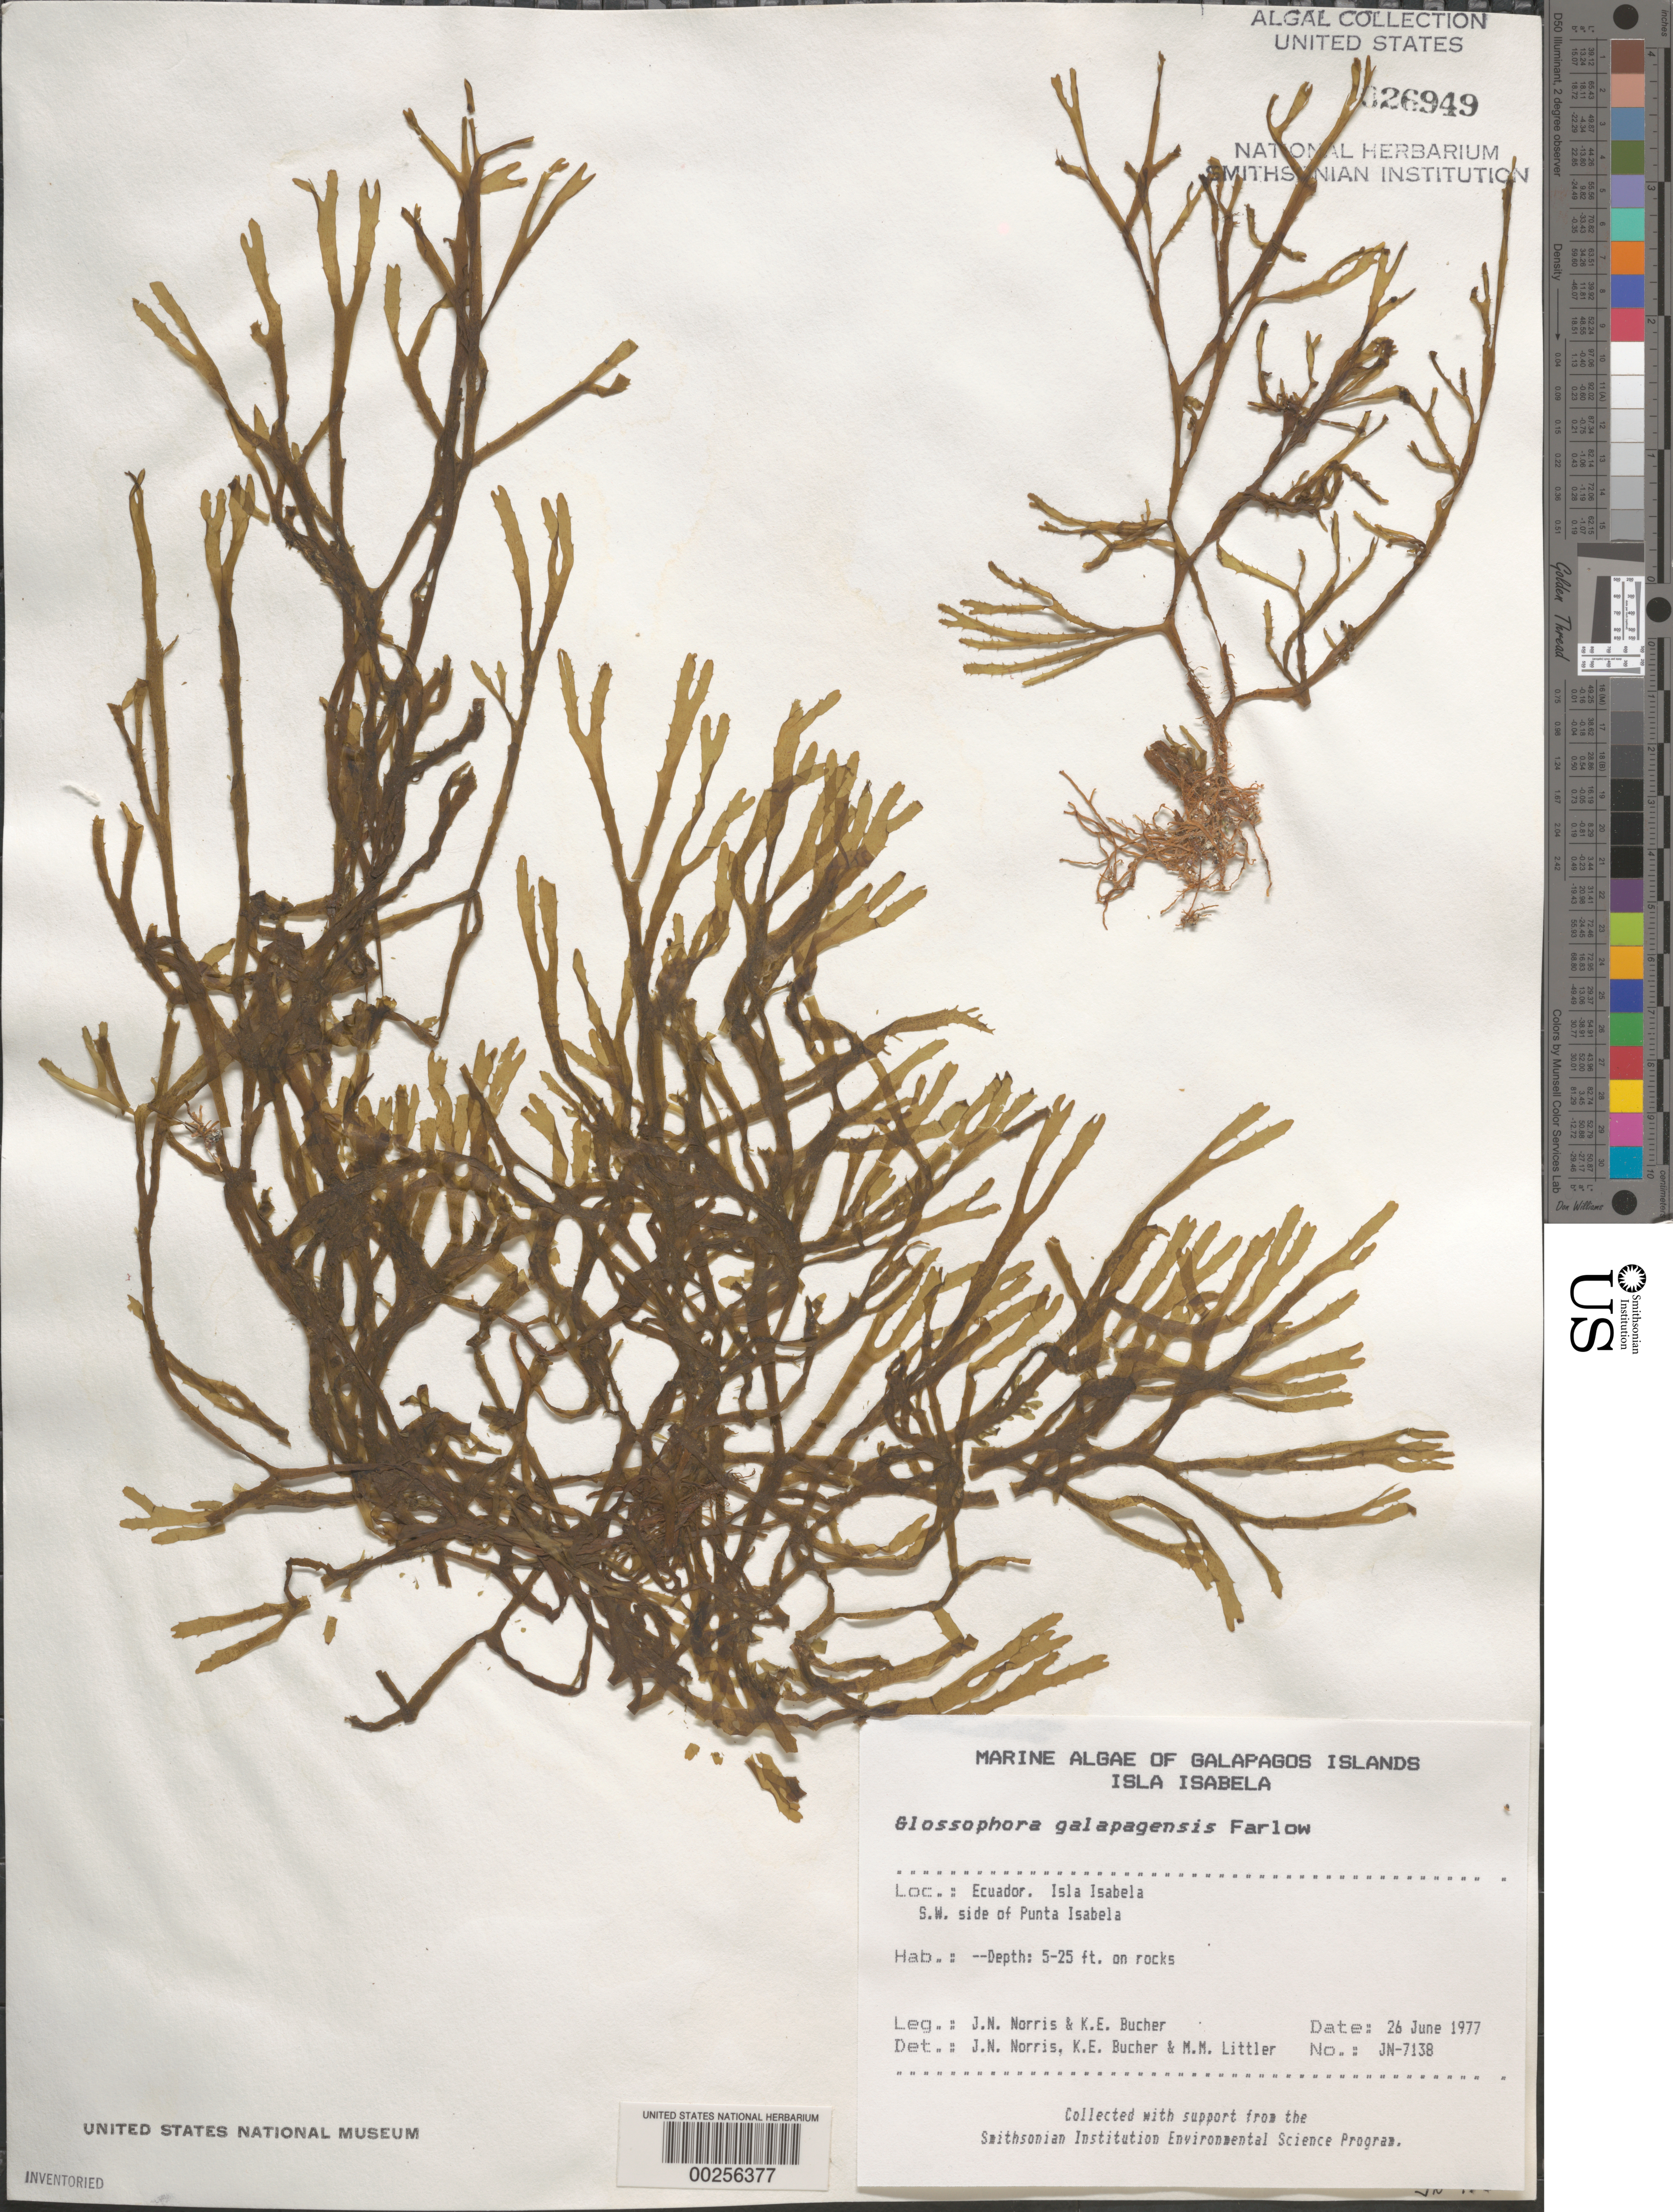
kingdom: Chromista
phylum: Ochrophyta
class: Phaeophyceae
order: Dictyotales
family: Dictyotaceae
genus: Dictyota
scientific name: Dictyota galapagensis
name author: (Farl.) De Clerck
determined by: Algae name updating Project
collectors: J. N. Norris & K. E. Bucher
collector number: JN-7138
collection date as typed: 26 Jun 1977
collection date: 1977-06-26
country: Ecuador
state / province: Colón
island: Isabela [Albemarle]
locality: Punta Albemarle, SWside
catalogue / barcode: US 26949